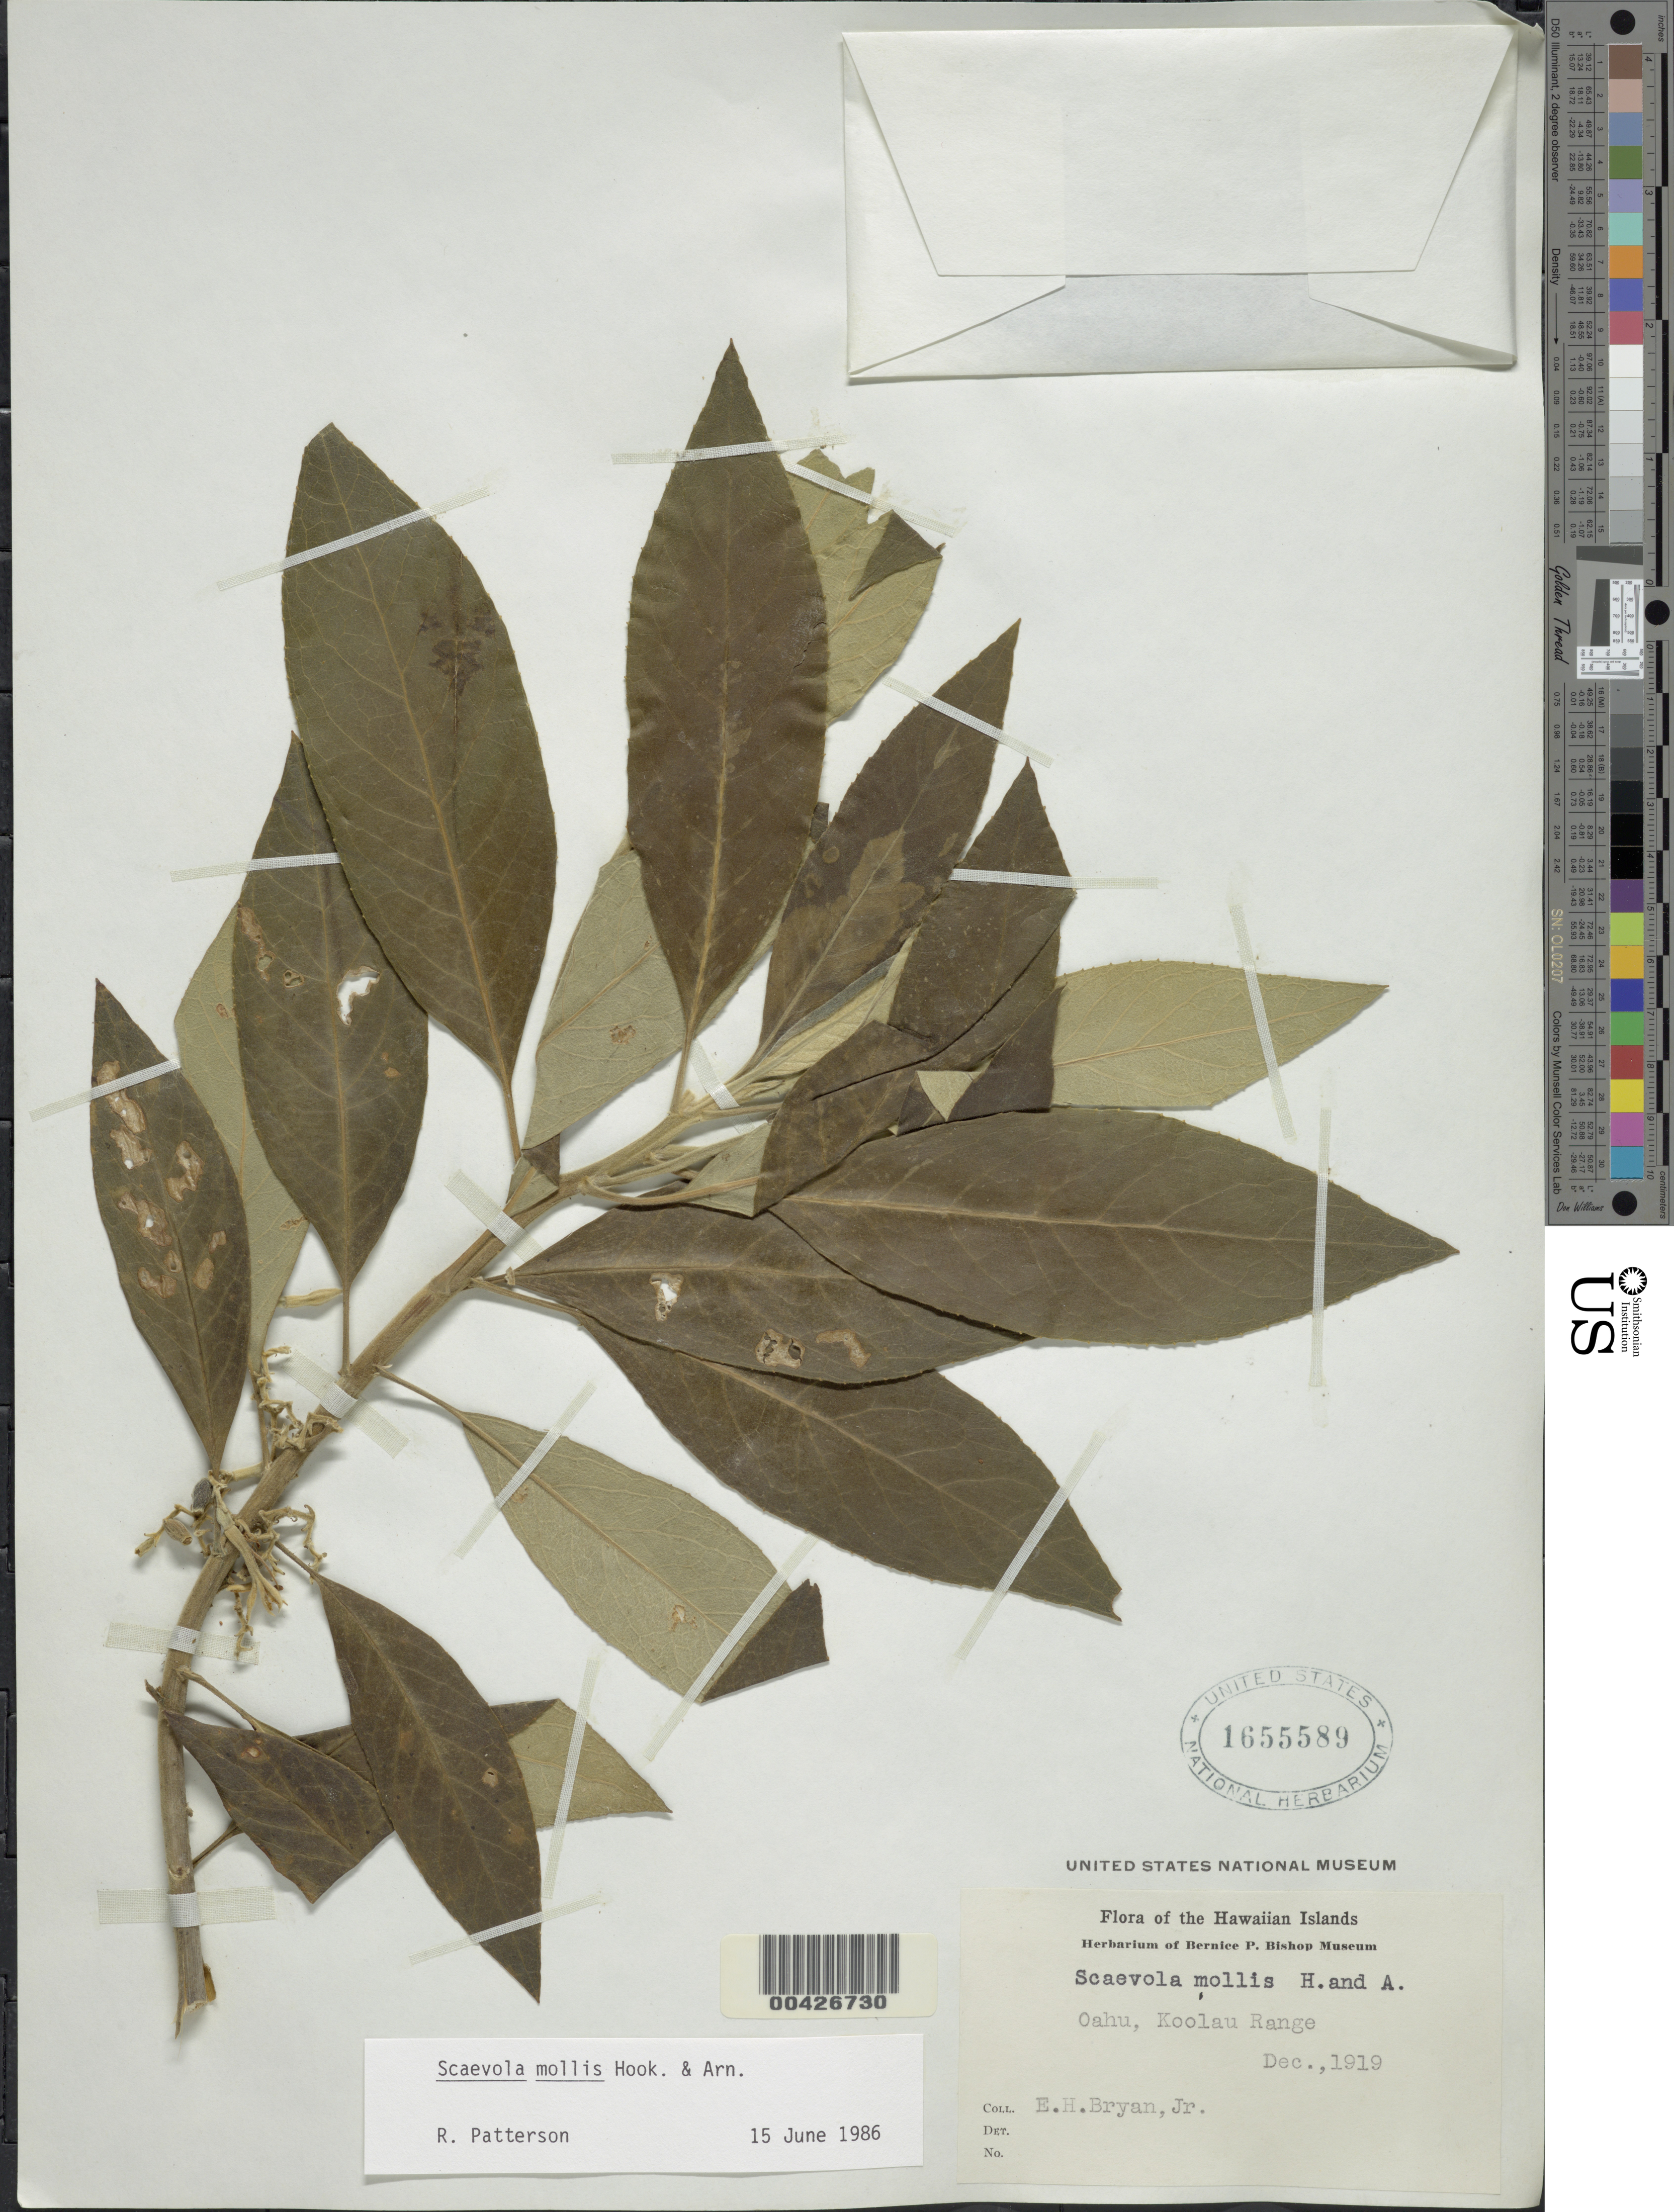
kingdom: Plantae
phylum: Tracheophyta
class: Magnoliopsida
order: Asterales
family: Goodeniaceae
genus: Scaevola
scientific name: Scaevola mollis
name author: Hook. & Arn.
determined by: Patterson, R.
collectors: E. Bryan Jr.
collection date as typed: Dec 1919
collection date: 1919-12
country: United States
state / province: Hawaii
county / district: Honolulu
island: Oahu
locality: Koolau Range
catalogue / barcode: US 1655589